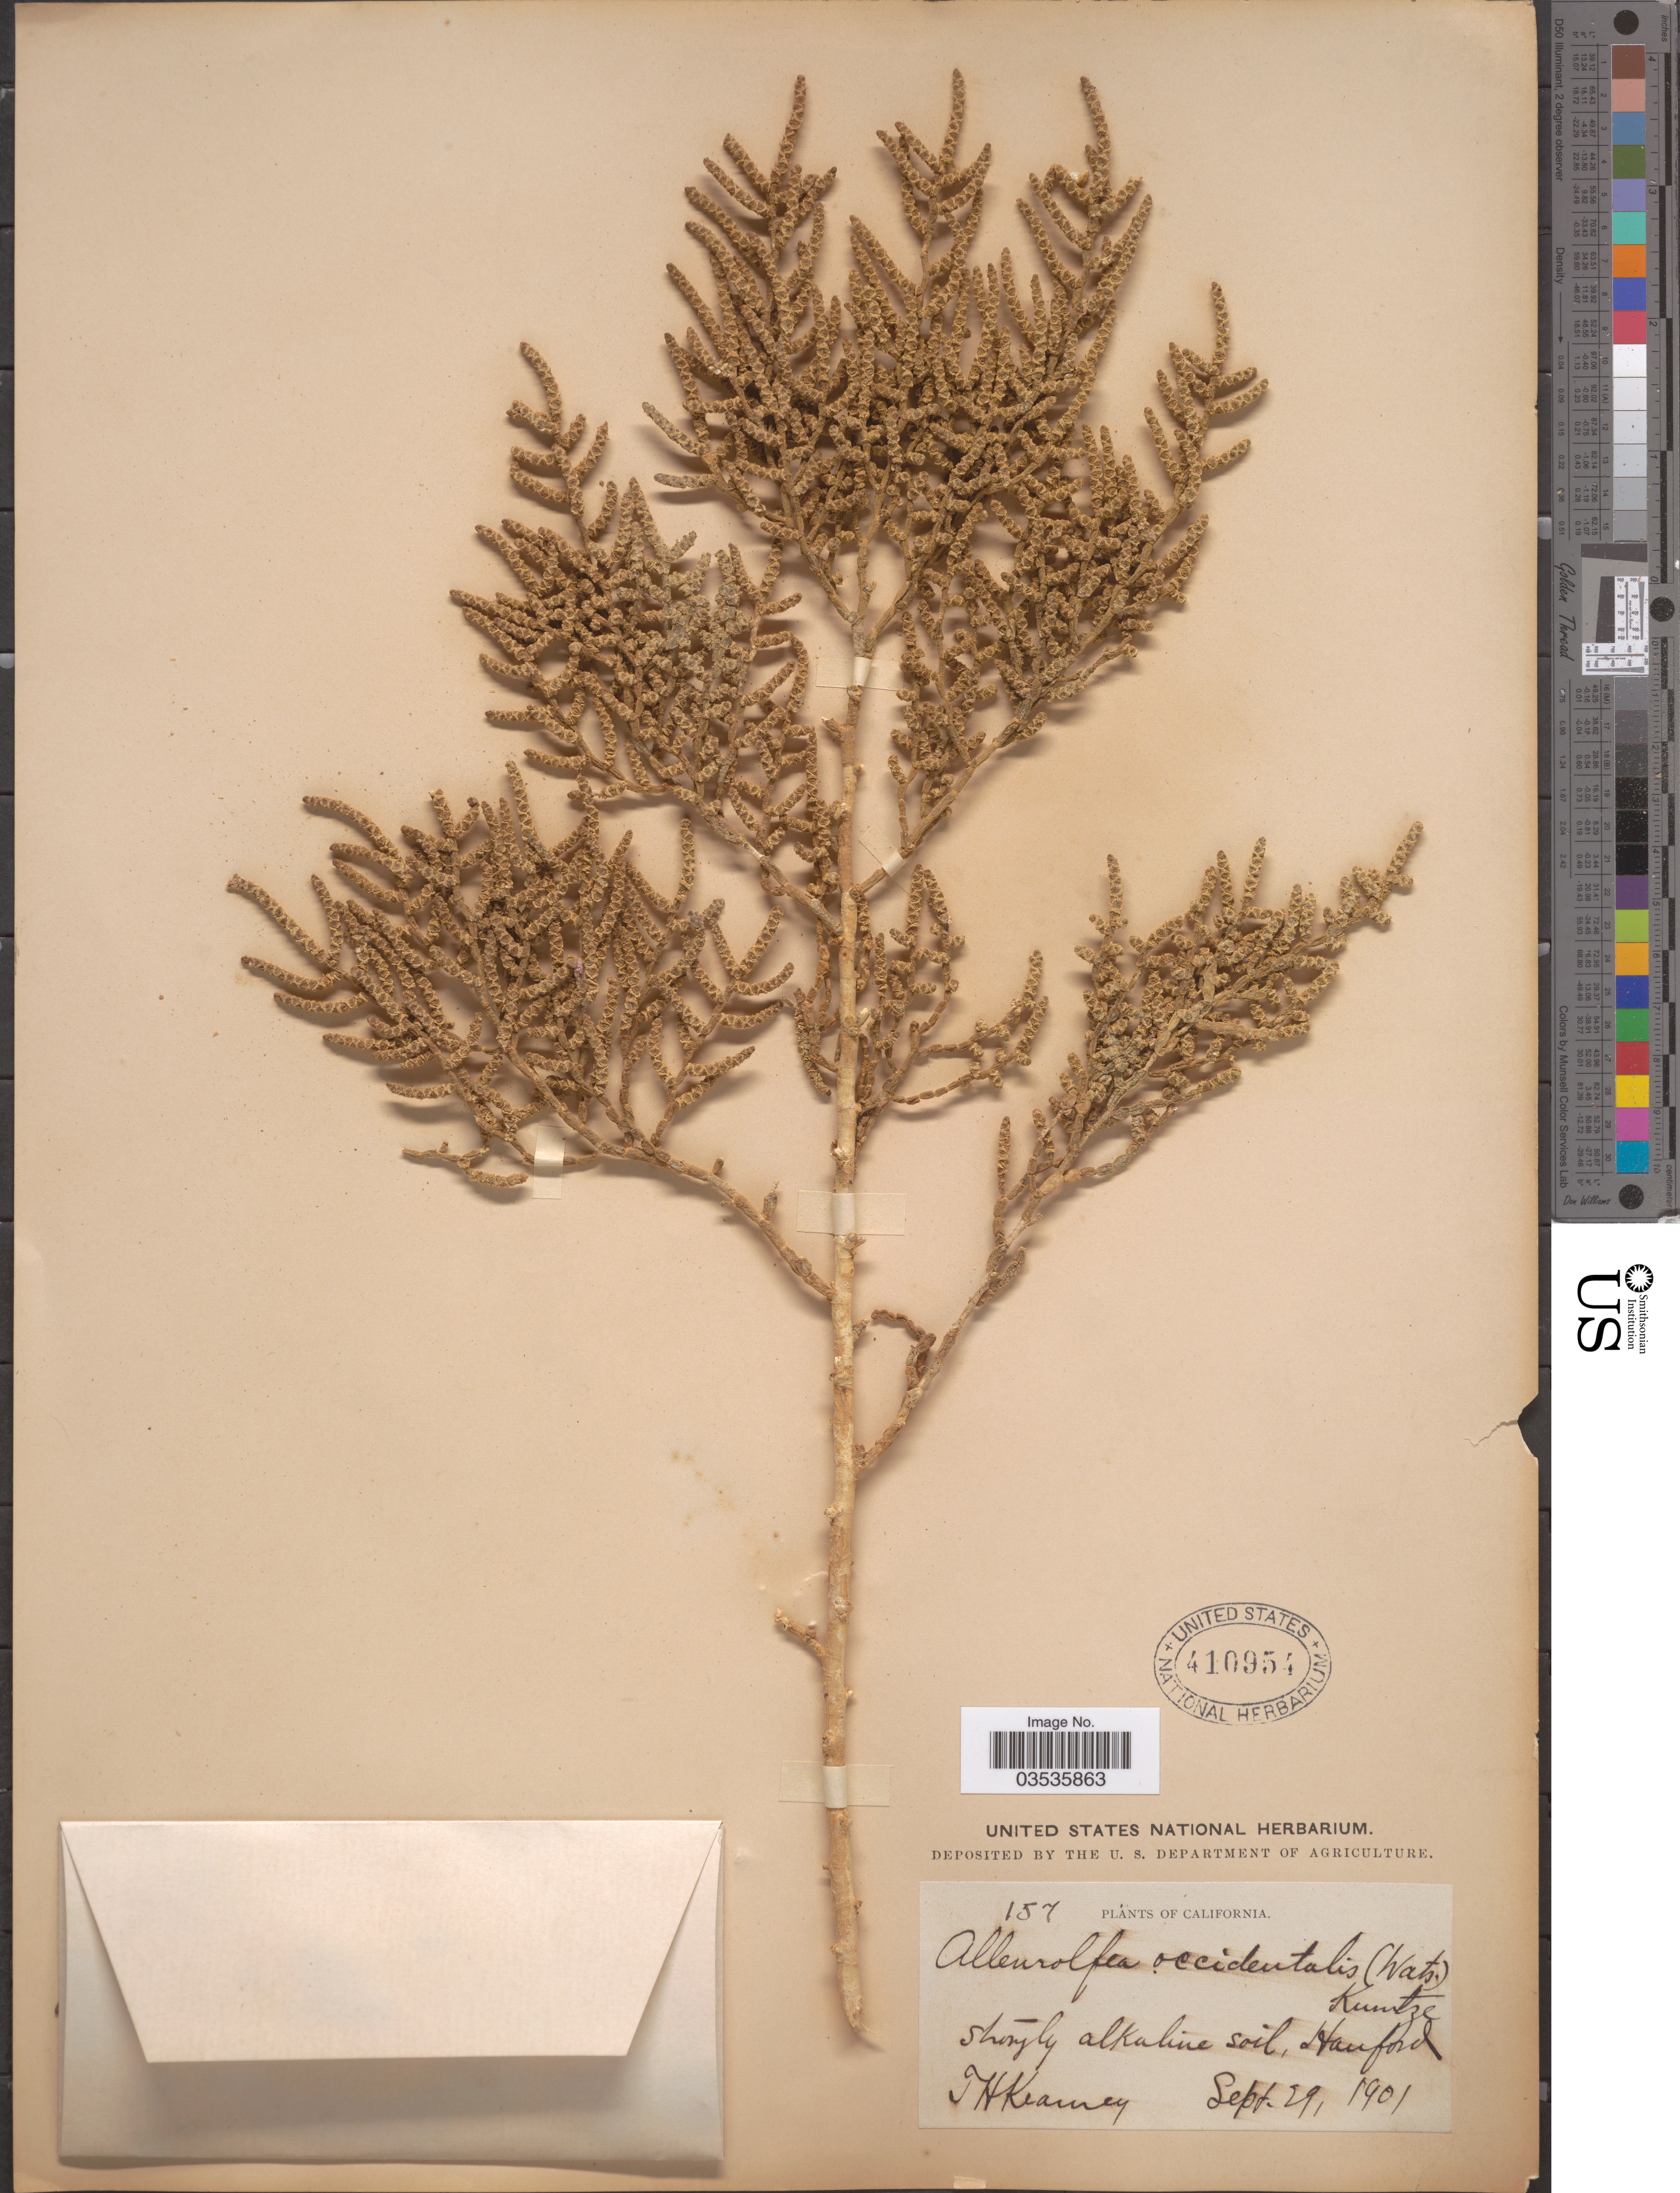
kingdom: Plantae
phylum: Tracheophyta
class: Magnoliopsida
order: Caryophyllales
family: Amaranthaceae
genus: Allenrolfea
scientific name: Allenrolfea occidentalis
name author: (S. Watson) Kuntze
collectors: T. H. Kearney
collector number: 157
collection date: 1901-09-29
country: United States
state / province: California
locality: Hanford.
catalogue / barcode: US 410954